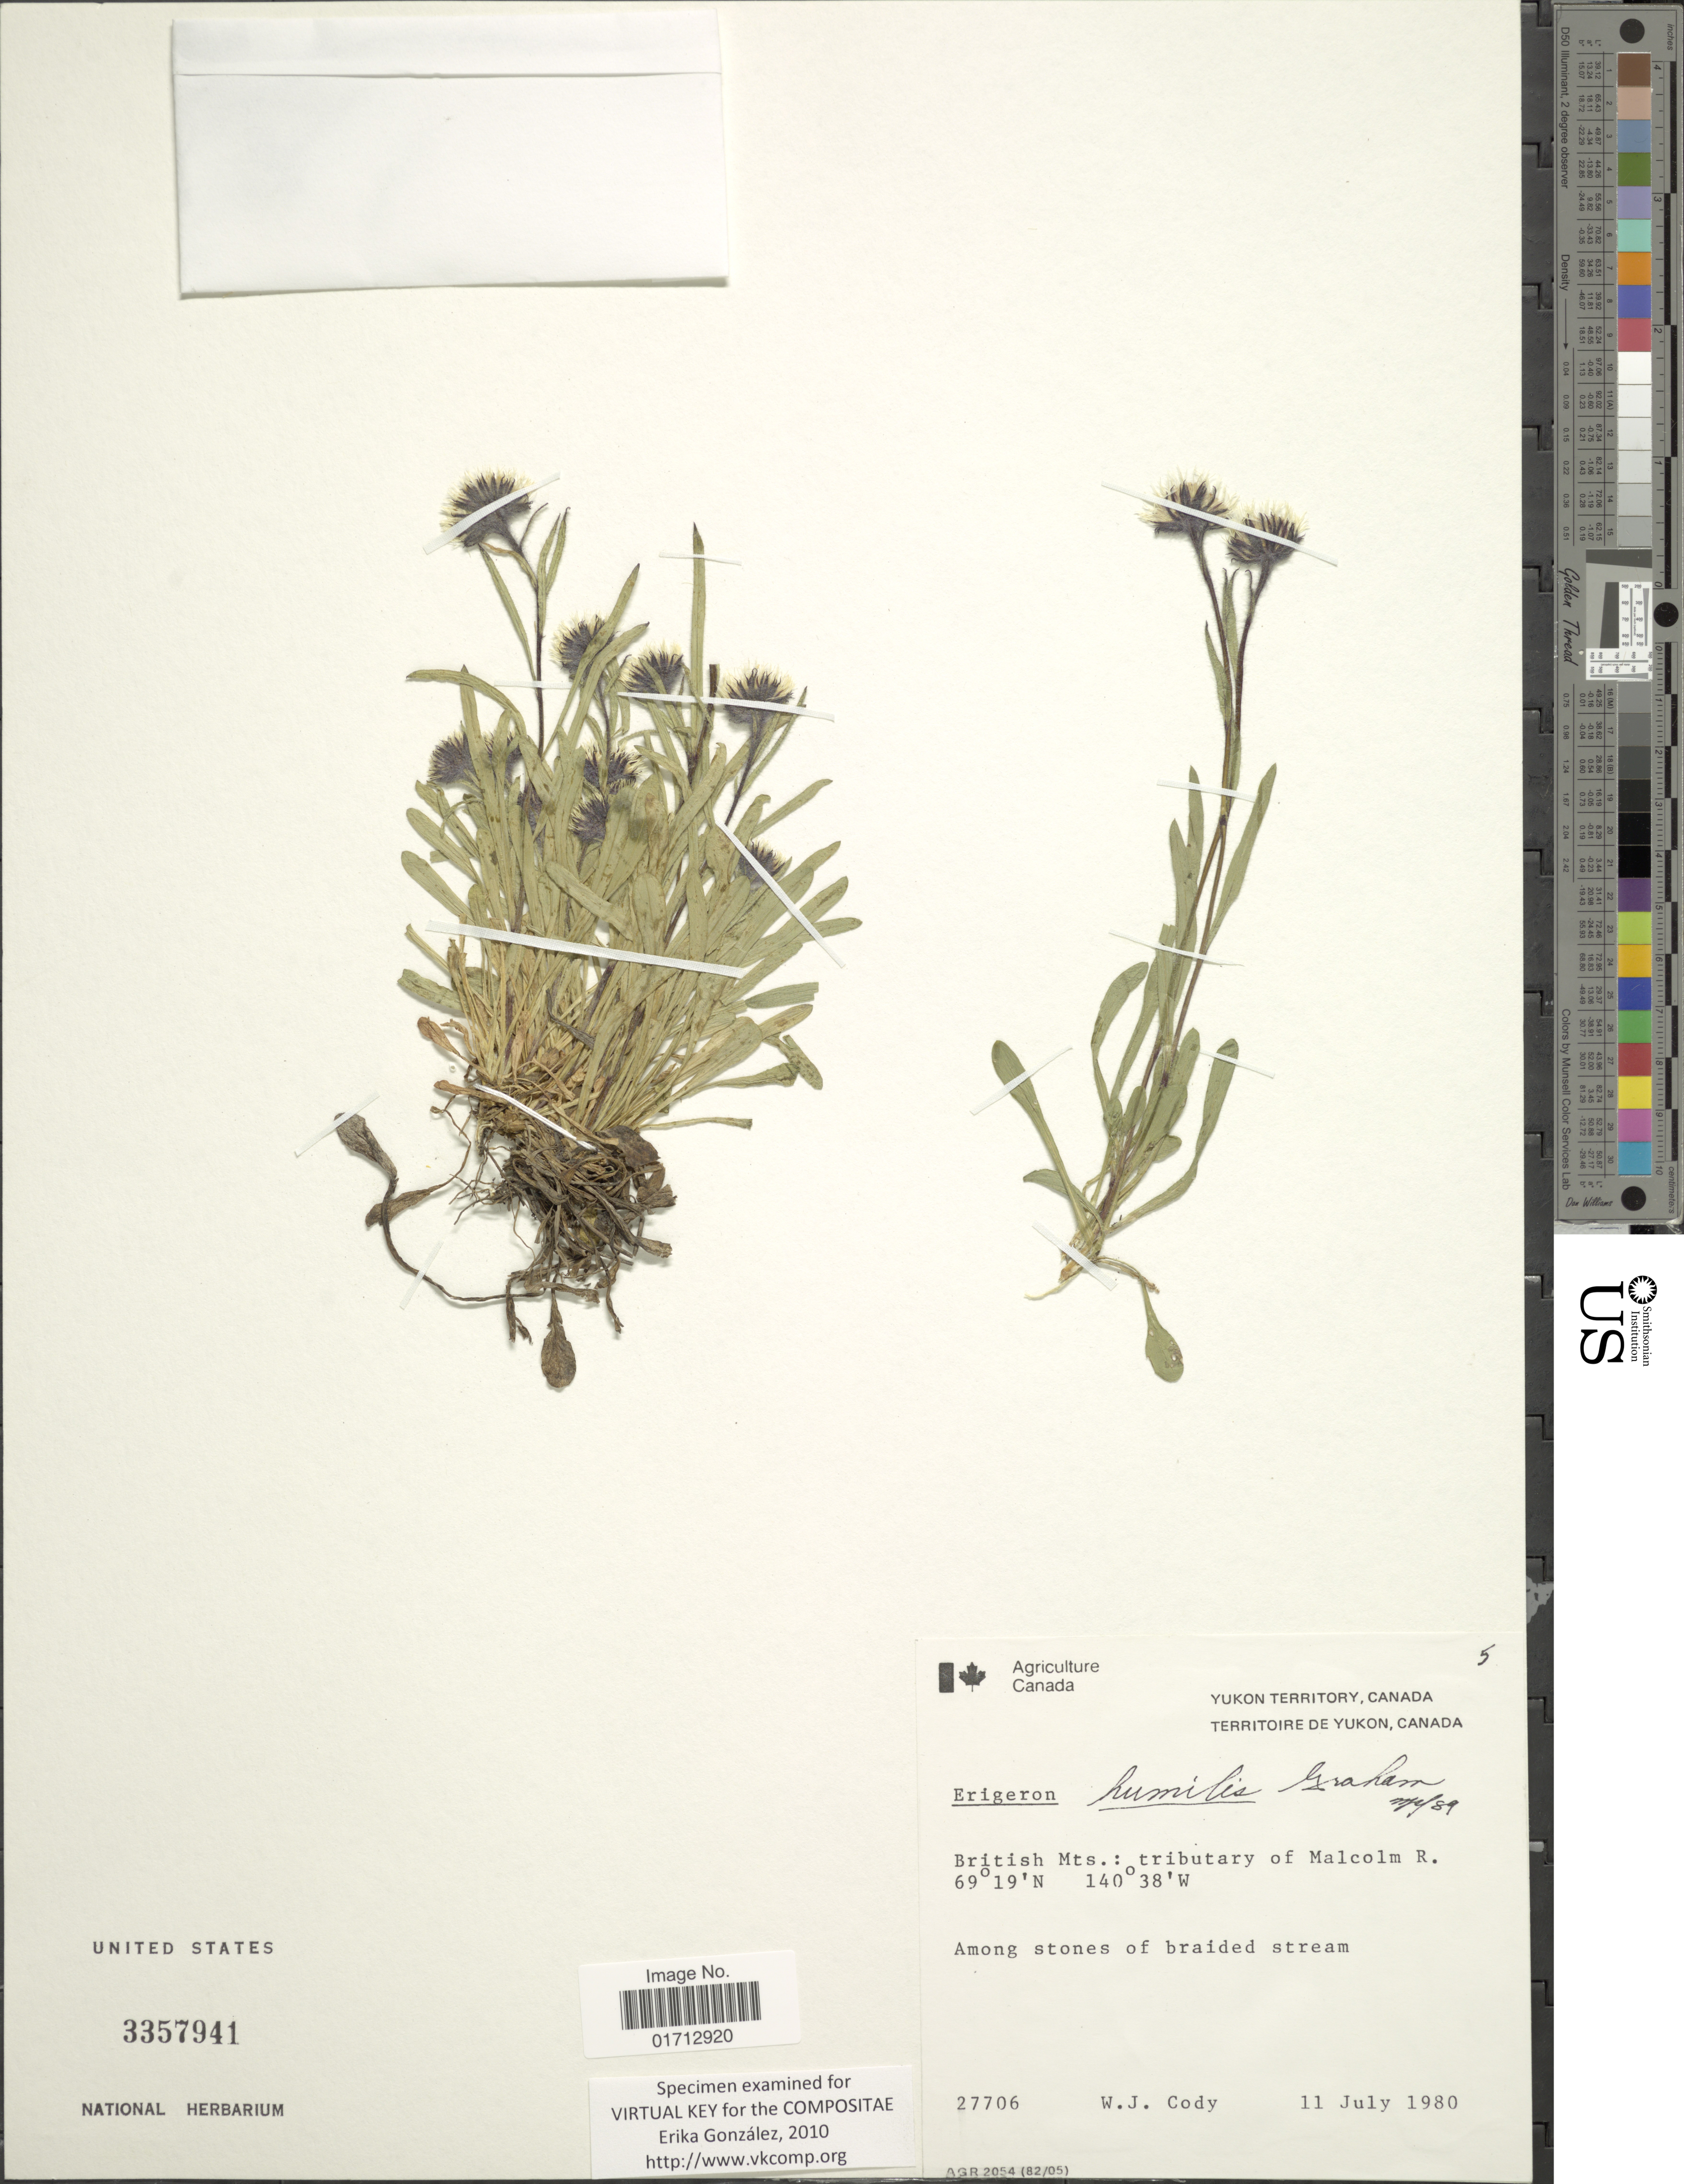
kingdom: Plantae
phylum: Tracheophyta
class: Magnoliopsida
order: Asterales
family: Asteraceae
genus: Erigeron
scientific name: Erigeron humilis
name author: Graham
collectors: W. Cody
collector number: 27706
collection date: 1980-07-11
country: Canada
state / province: Yukon Territory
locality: British Mts.; tributary of Malcolm R.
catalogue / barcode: US 3357941